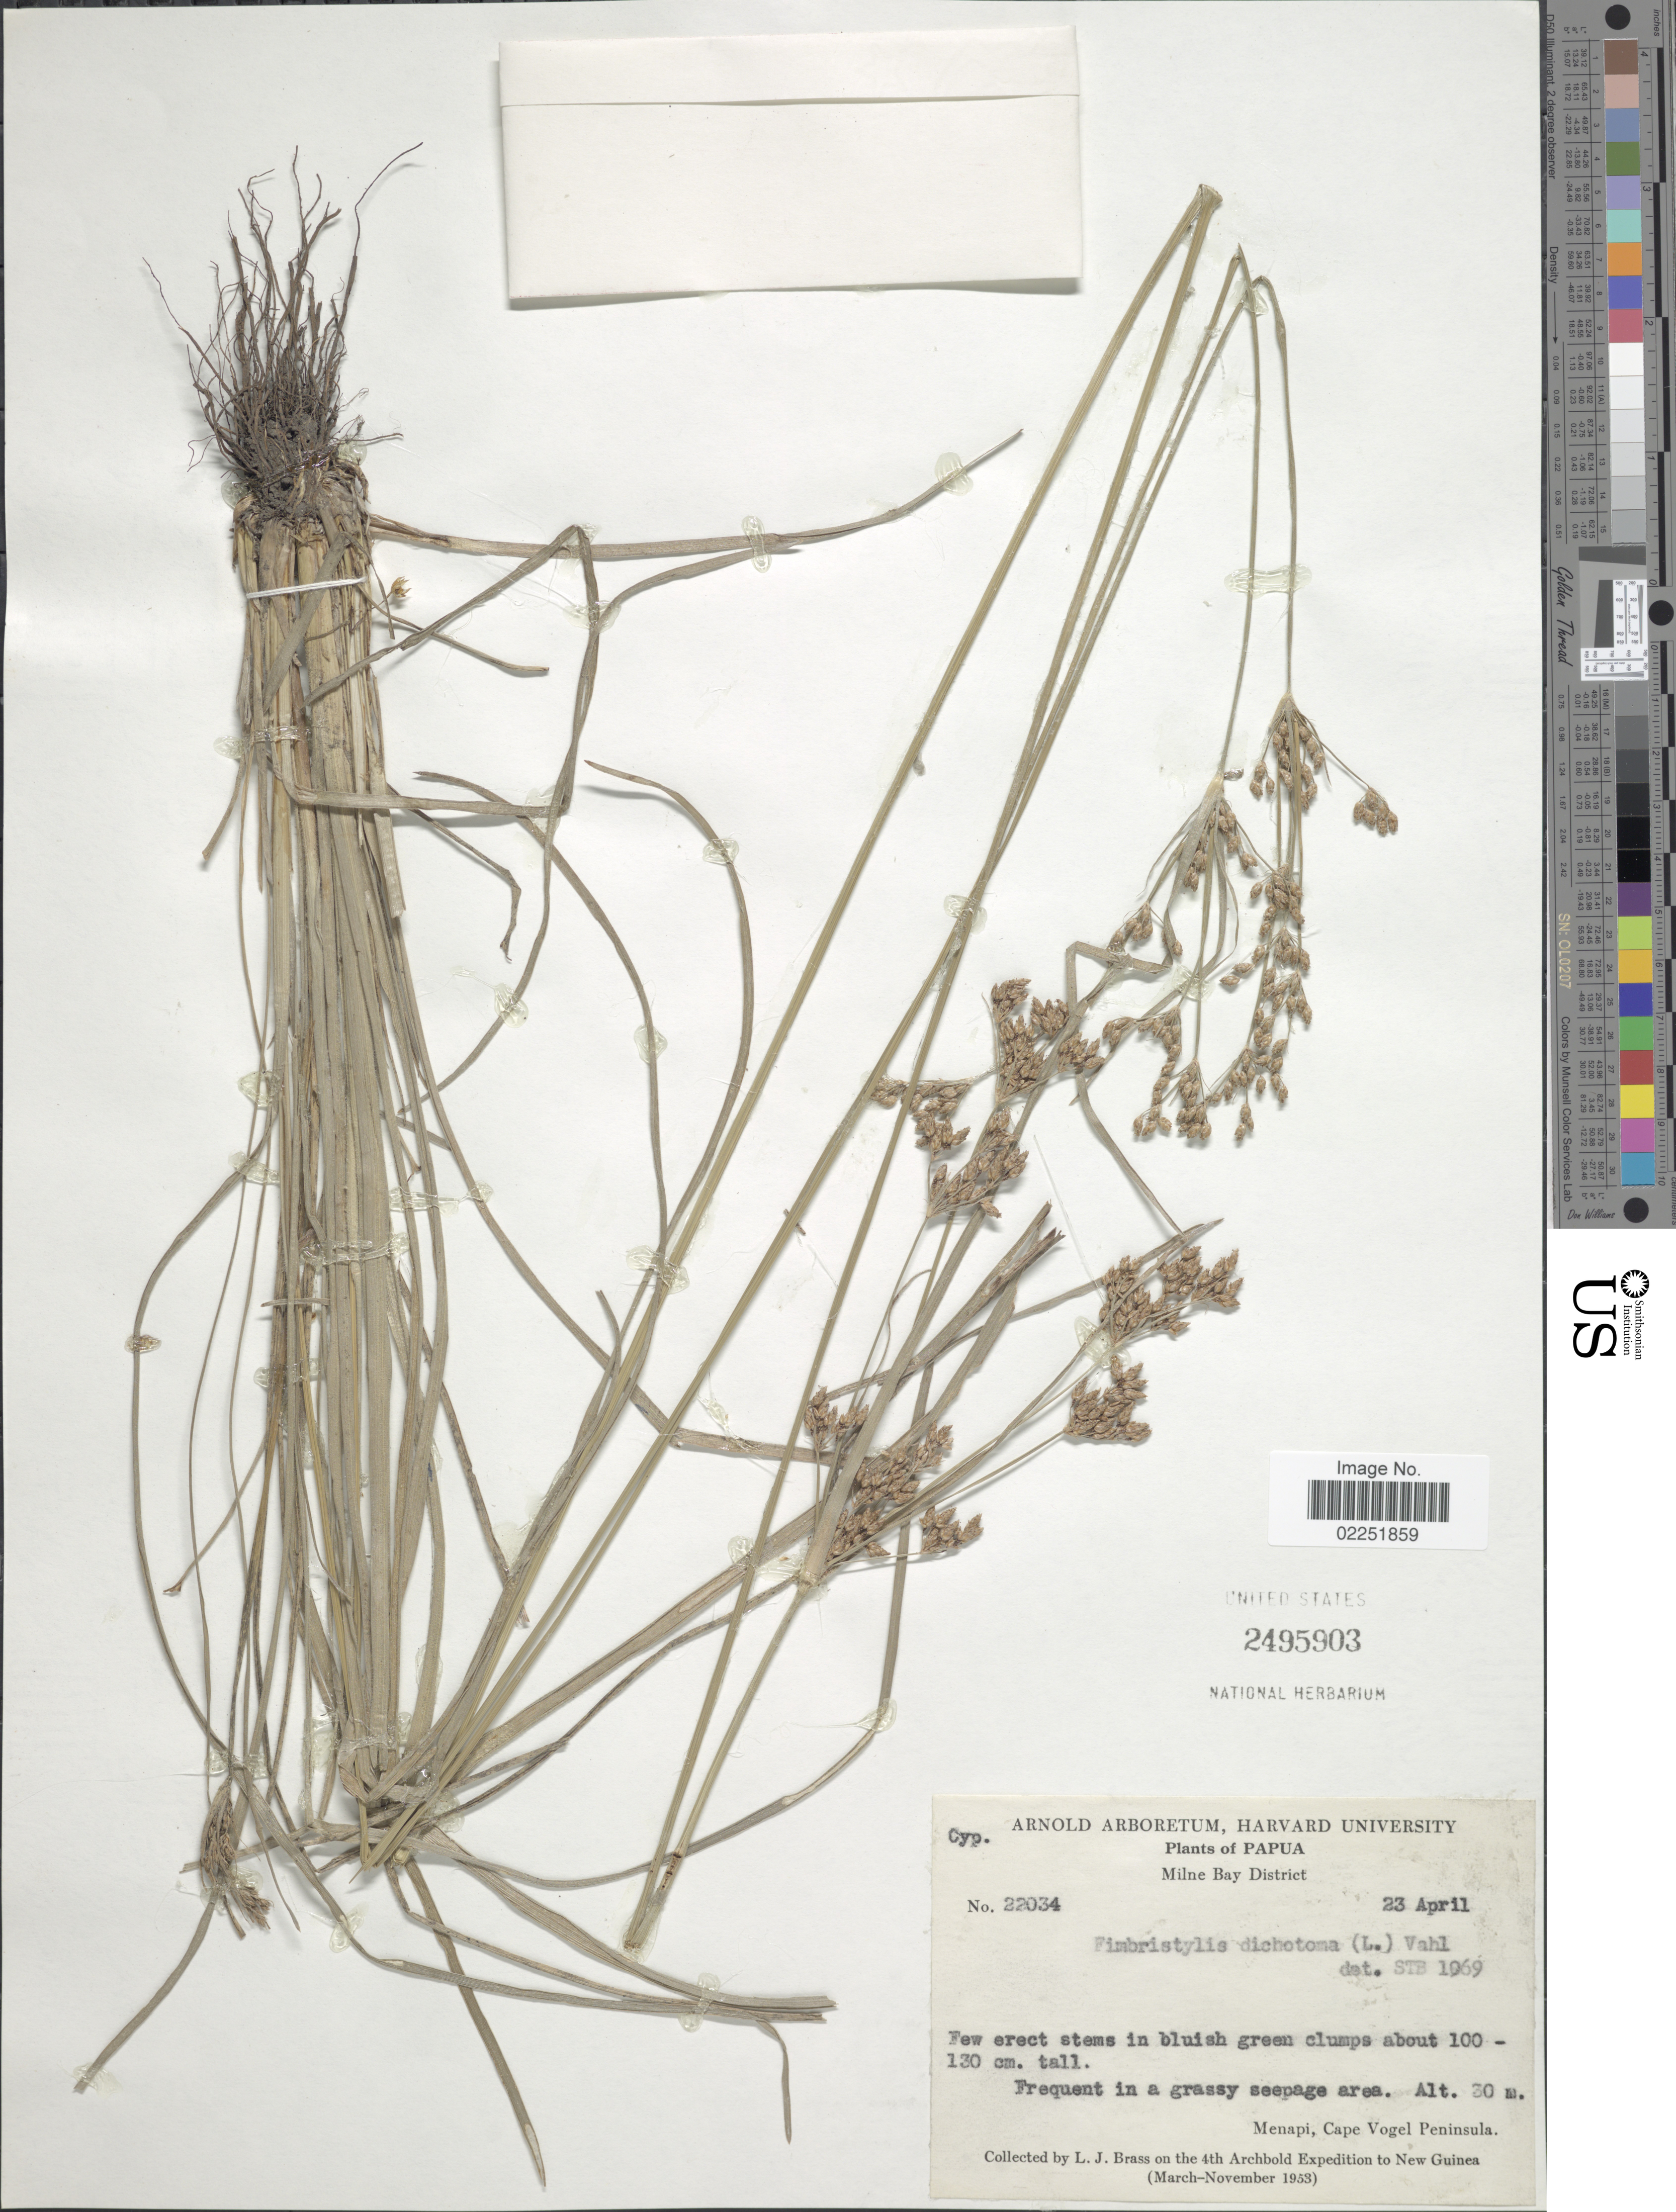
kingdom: Plantae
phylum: Tracheophyta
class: Liliopsida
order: Poales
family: Cyperaceae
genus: Fimbristylis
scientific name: Fimbristylis dichotoma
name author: (L.) Vahl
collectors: L. J. Brass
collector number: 22034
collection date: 1953-04-23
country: Papua New Guinea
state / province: Milne Bay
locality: Papua. Milne Bay District. Menapi, Cape Vogel Peninsula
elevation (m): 30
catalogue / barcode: US 2495903